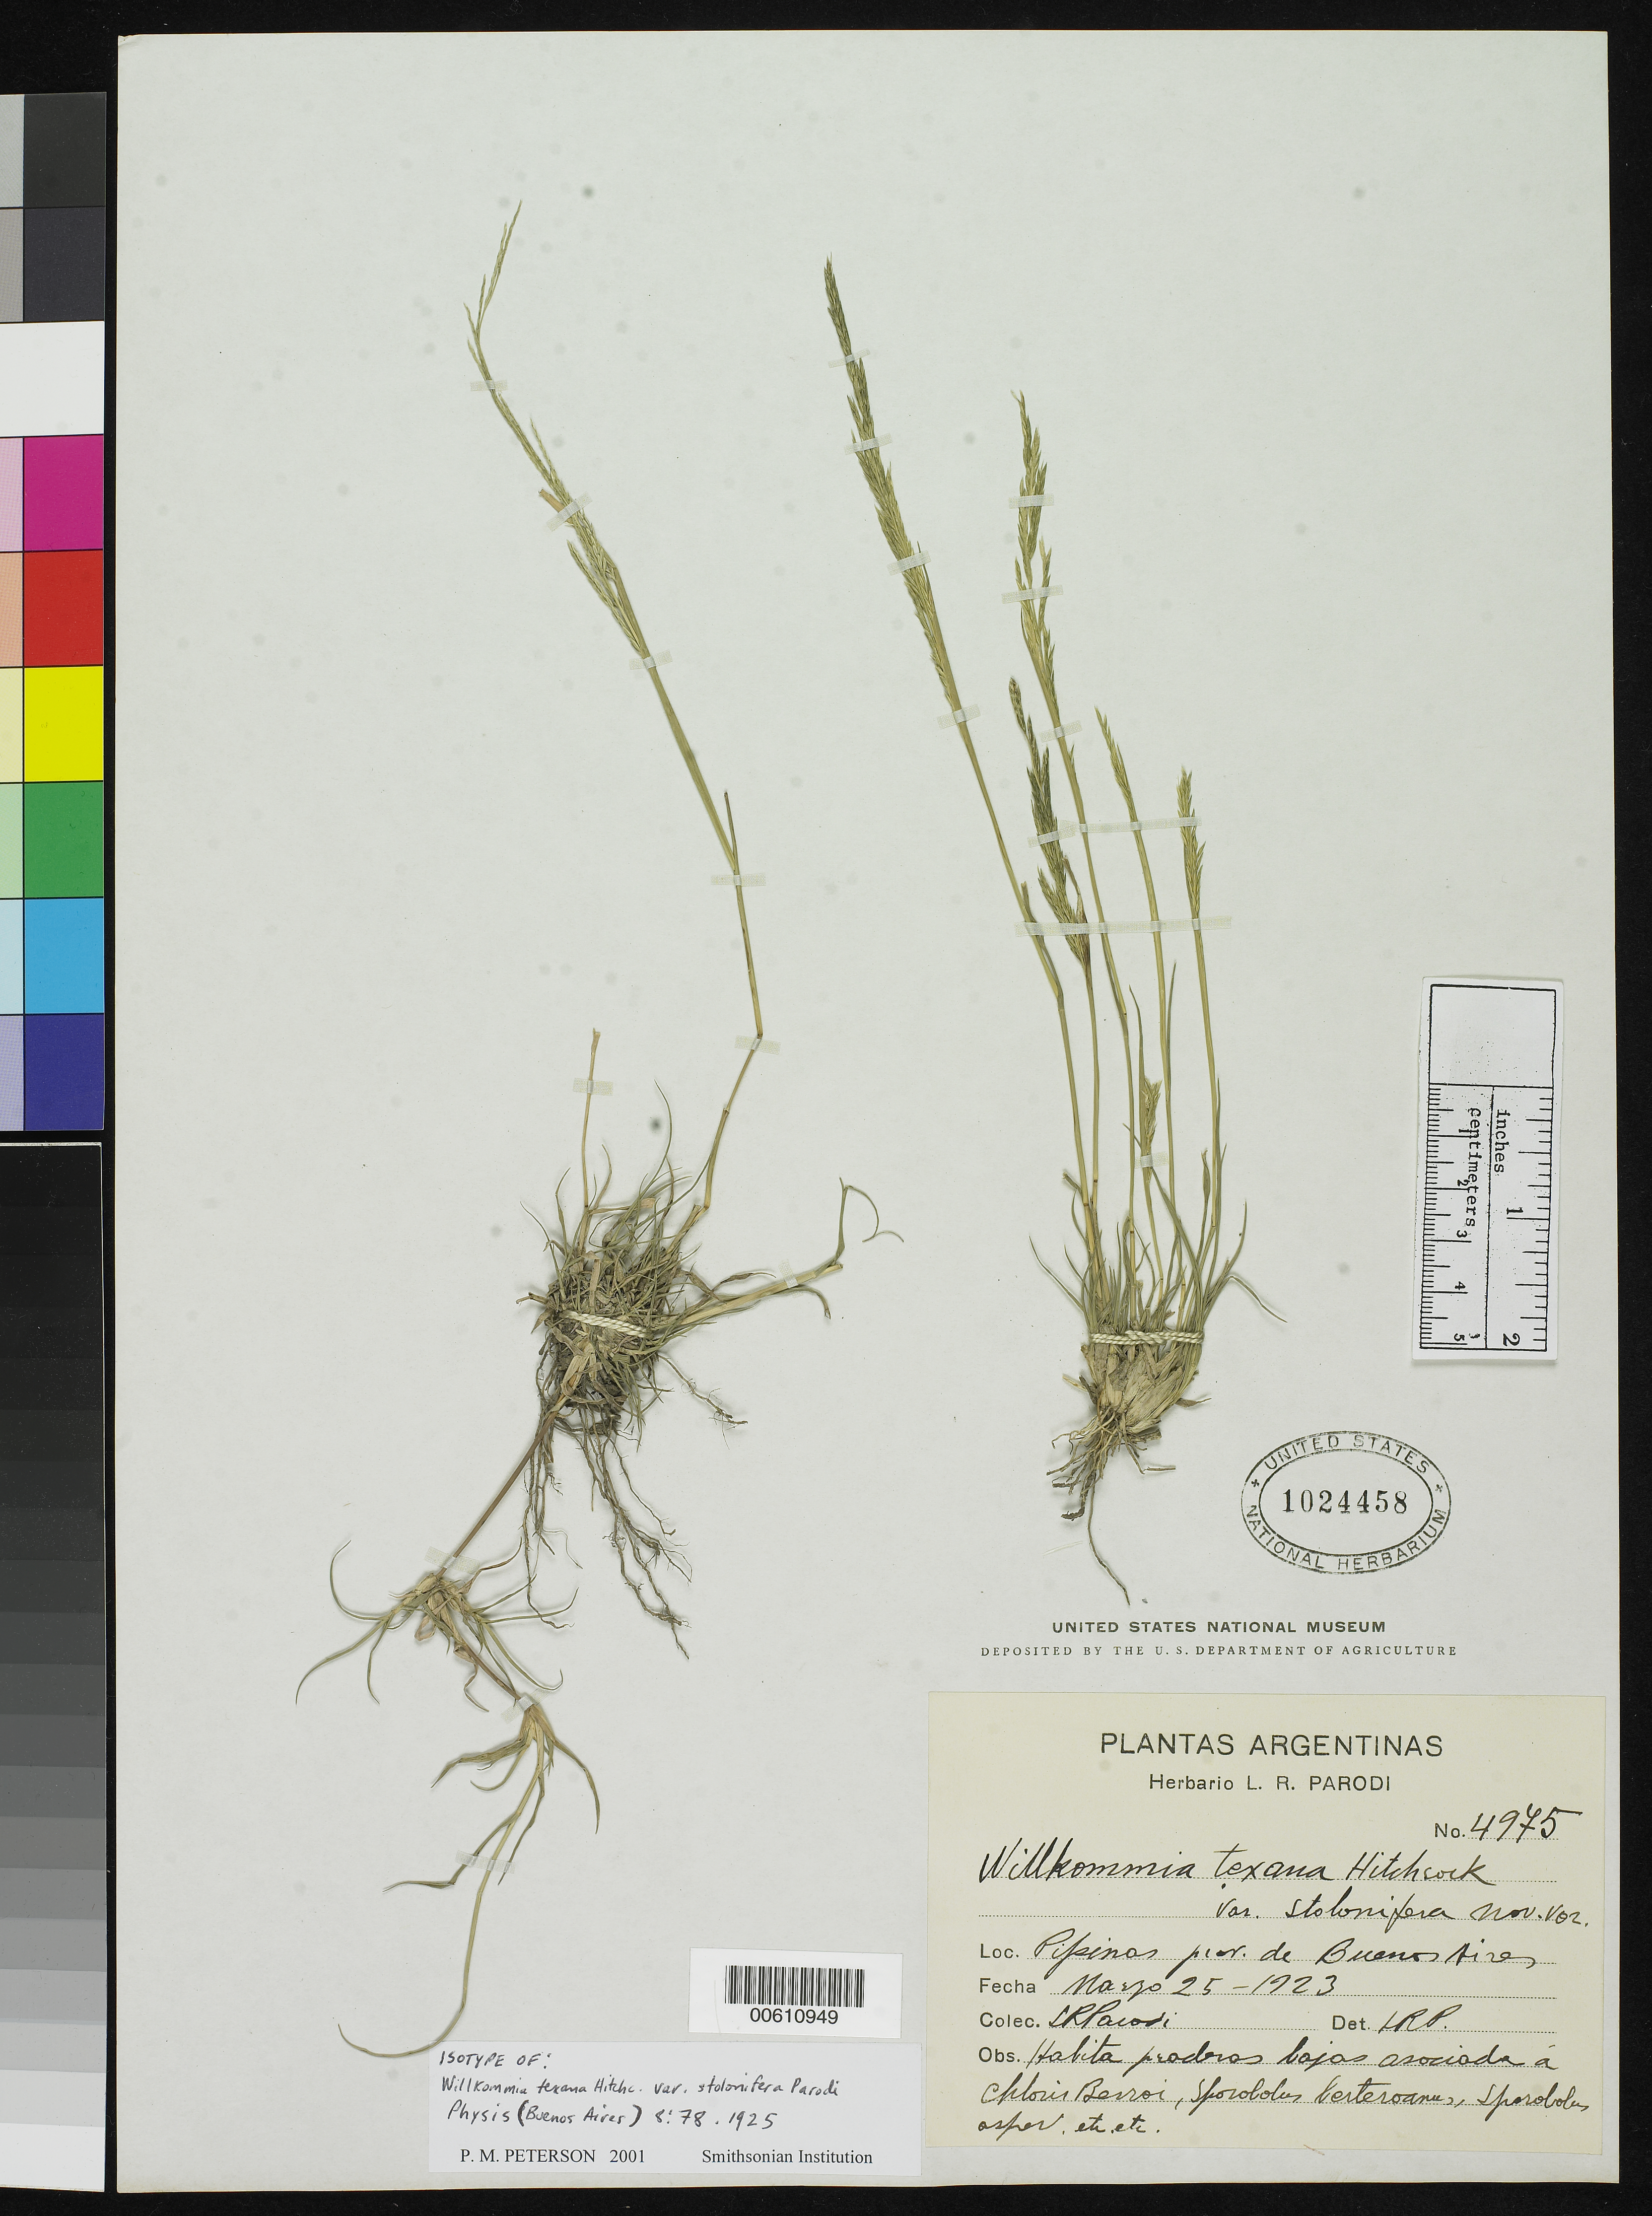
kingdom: Plantae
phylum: Tracheophyta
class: Liliopsida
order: Poales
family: Poaceae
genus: Willkommia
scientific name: Willkommia texana var. stolonifera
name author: Parodi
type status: Isotype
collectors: L. R. Parodi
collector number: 4975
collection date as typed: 25 May 1923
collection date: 1923-05-25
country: Argentina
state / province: Buenos Aires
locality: Pipinos.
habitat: Habitat proderos bajas asocioda á Chloris berroi, Sporobolus berteroanus, S. asper, etc.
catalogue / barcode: US 1024458